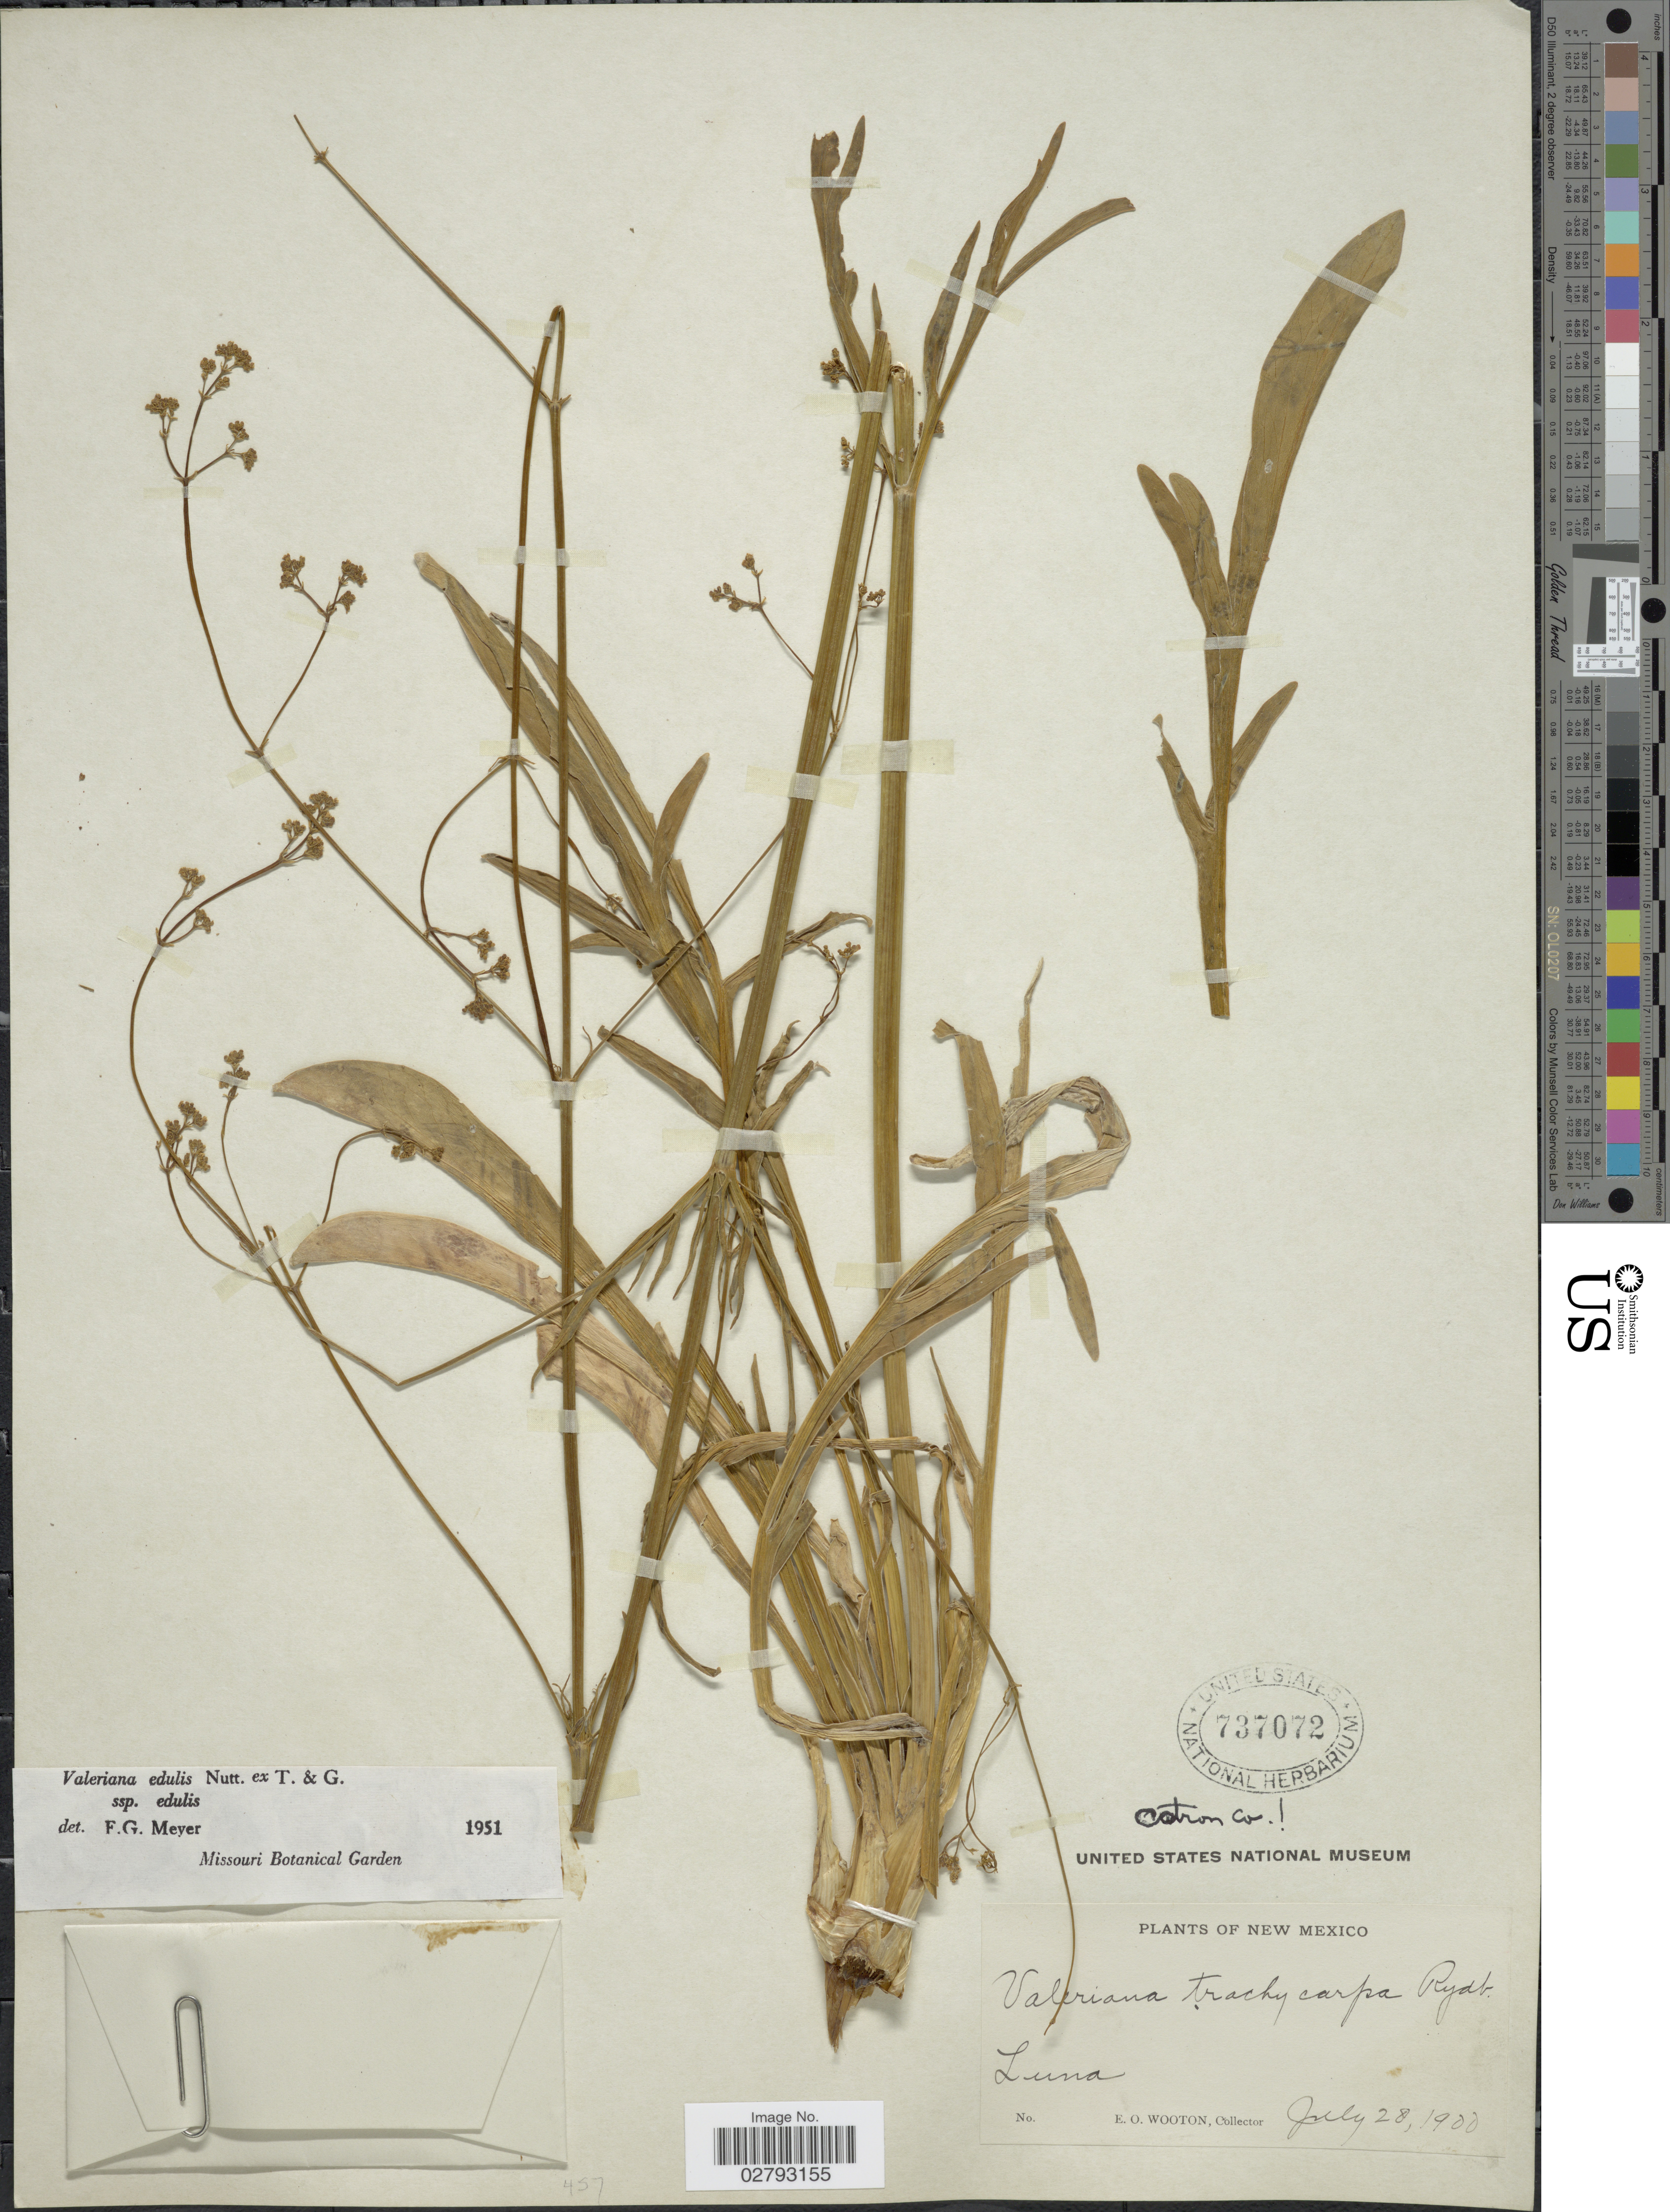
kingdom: Plantae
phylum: Tracheophyta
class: Magnoliopsida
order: Dipsacales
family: Caprifoliaceae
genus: Valeriana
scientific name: Valeriana edulis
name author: Nutt.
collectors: E. O. Wooton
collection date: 1900-07-28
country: United States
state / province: New Mexico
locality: Luna.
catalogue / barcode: US 737072